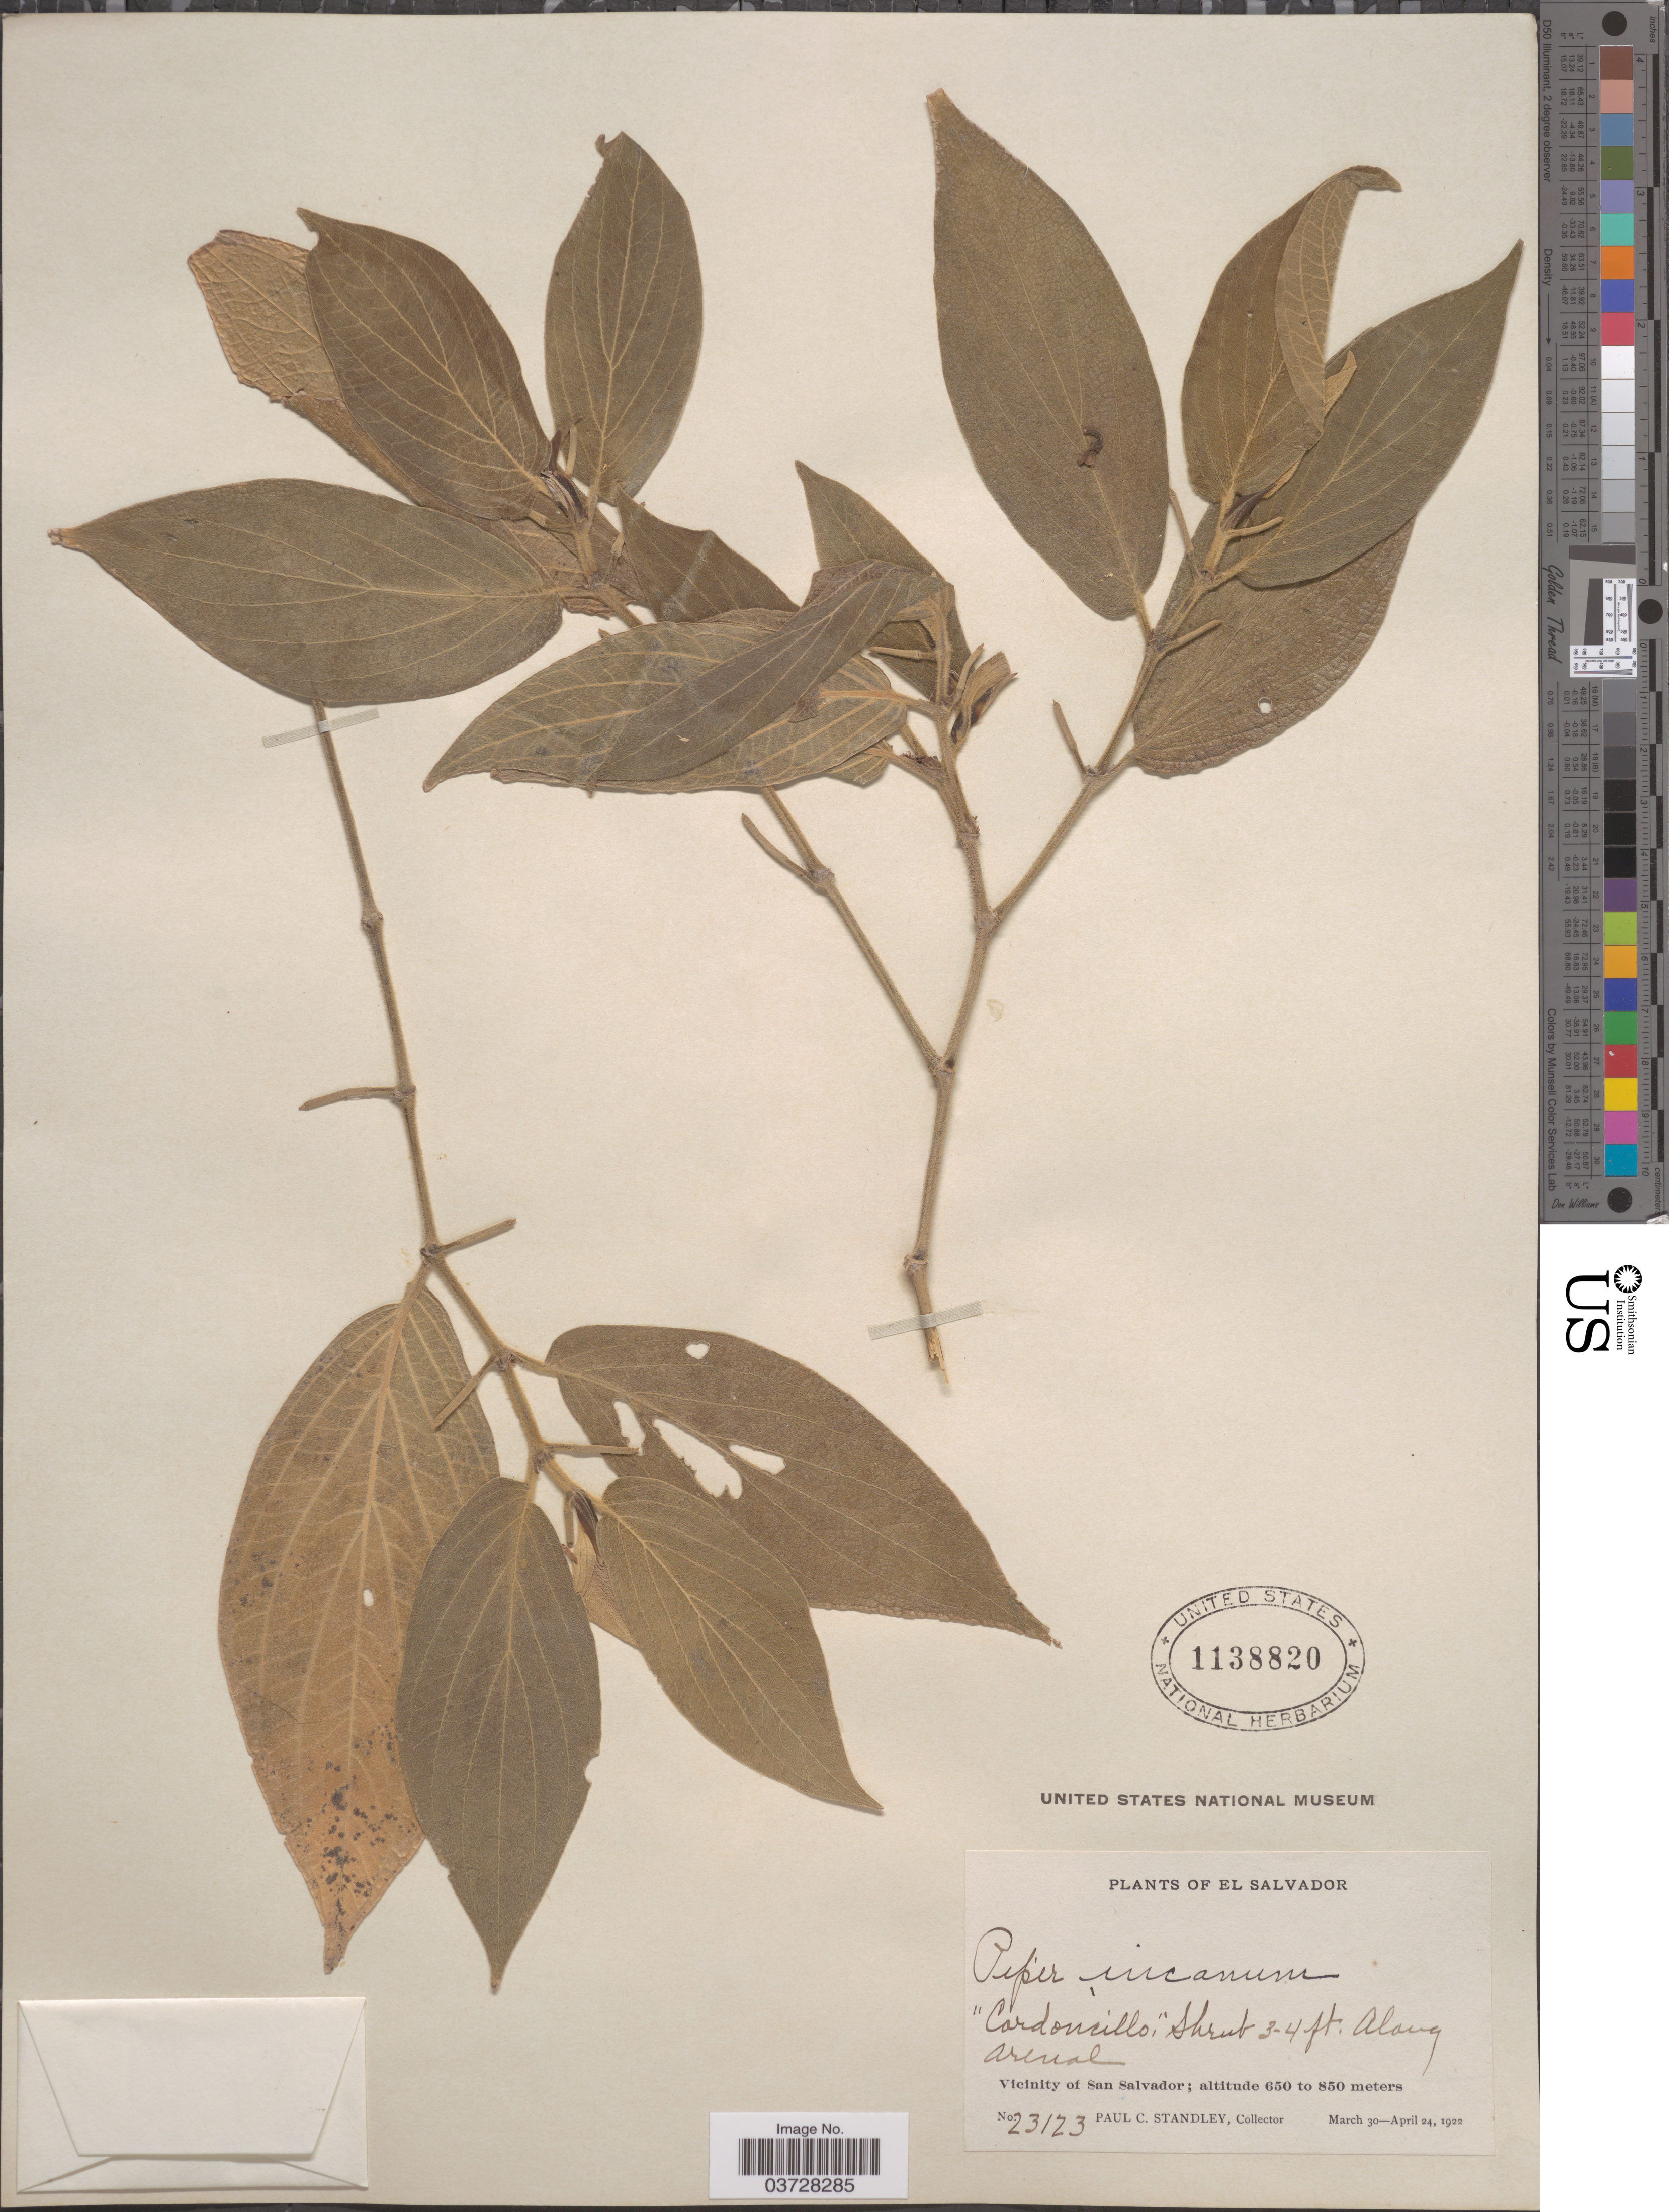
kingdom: Plantae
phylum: Tracheophyta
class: Magnoliopsida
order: Piperales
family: Piperaceae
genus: Piper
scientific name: Piper incanum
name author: Trel.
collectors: P. C. Standley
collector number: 23123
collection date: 1922-03-30/1922-04-24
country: El Salvador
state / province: San Salvador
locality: Vicinity of San Salvador.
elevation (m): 650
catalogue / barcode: US 1138820